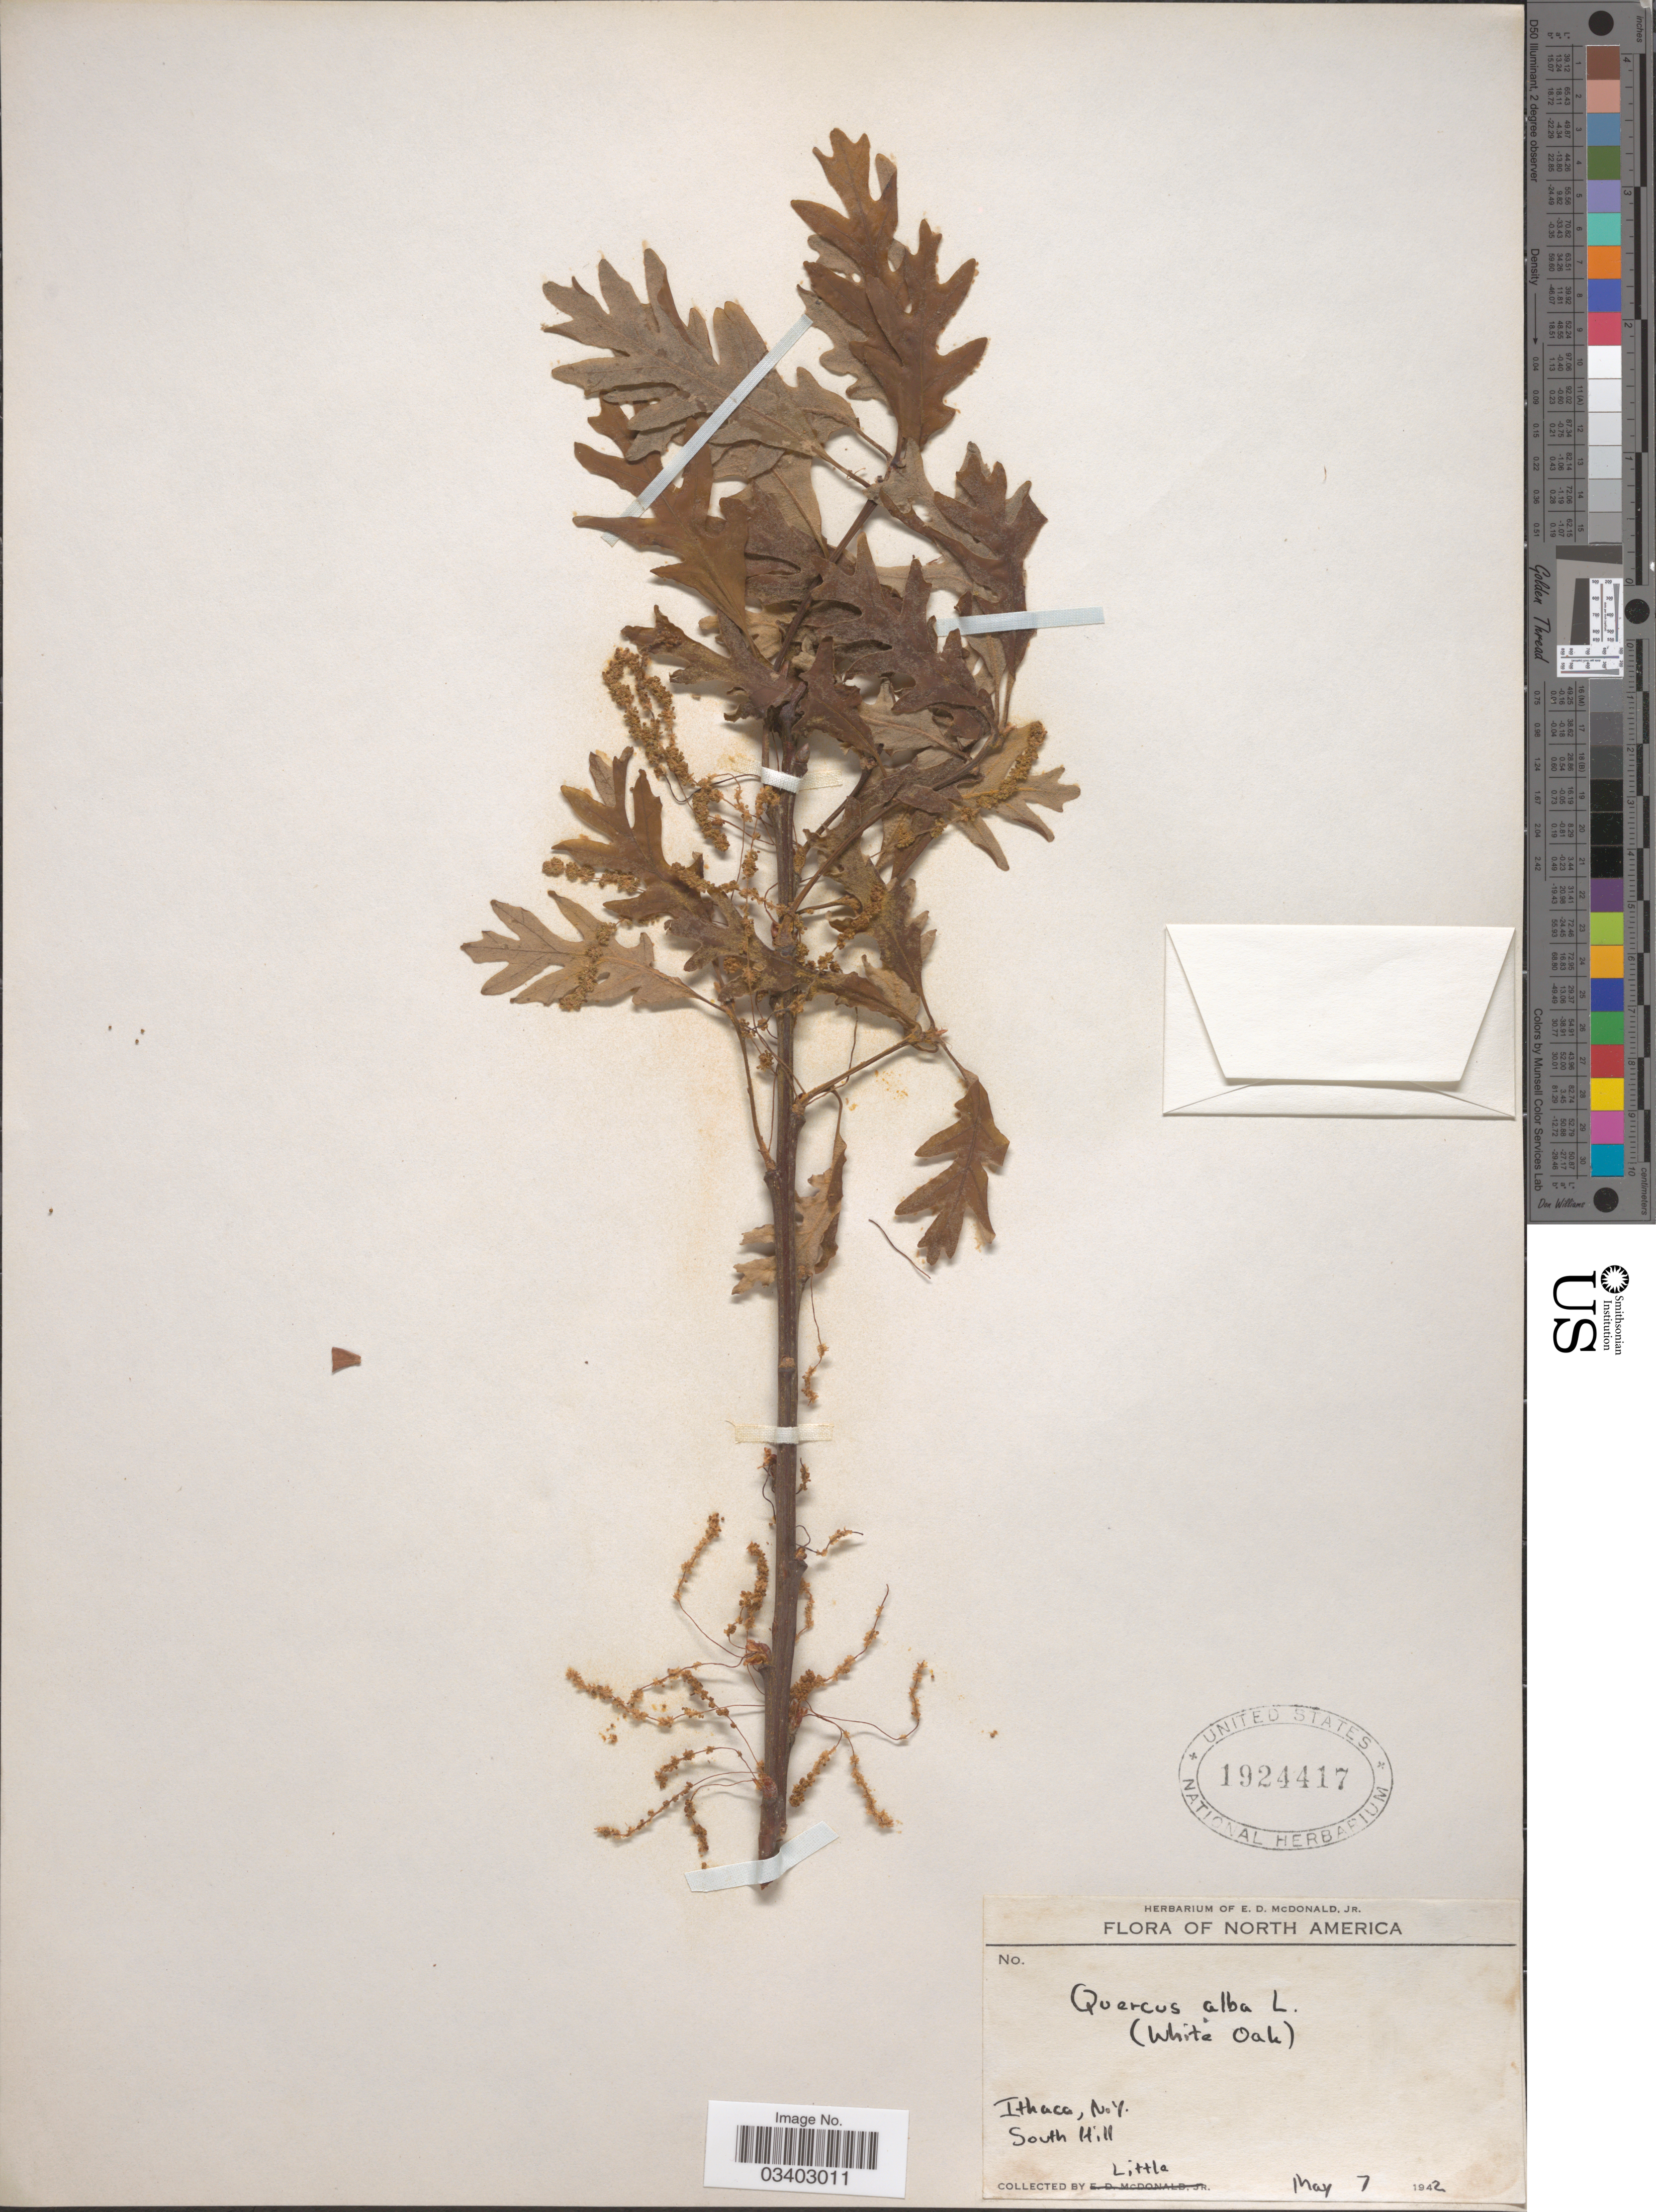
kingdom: Plantae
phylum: Tracheophyta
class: Magnoliopsida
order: Fagales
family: Fagaceae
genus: Quercus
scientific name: Quercus alba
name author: L.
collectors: Little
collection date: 1942-05-07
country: United States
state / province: New York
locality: Ithaca, South Hill.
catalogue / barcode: US 1924417